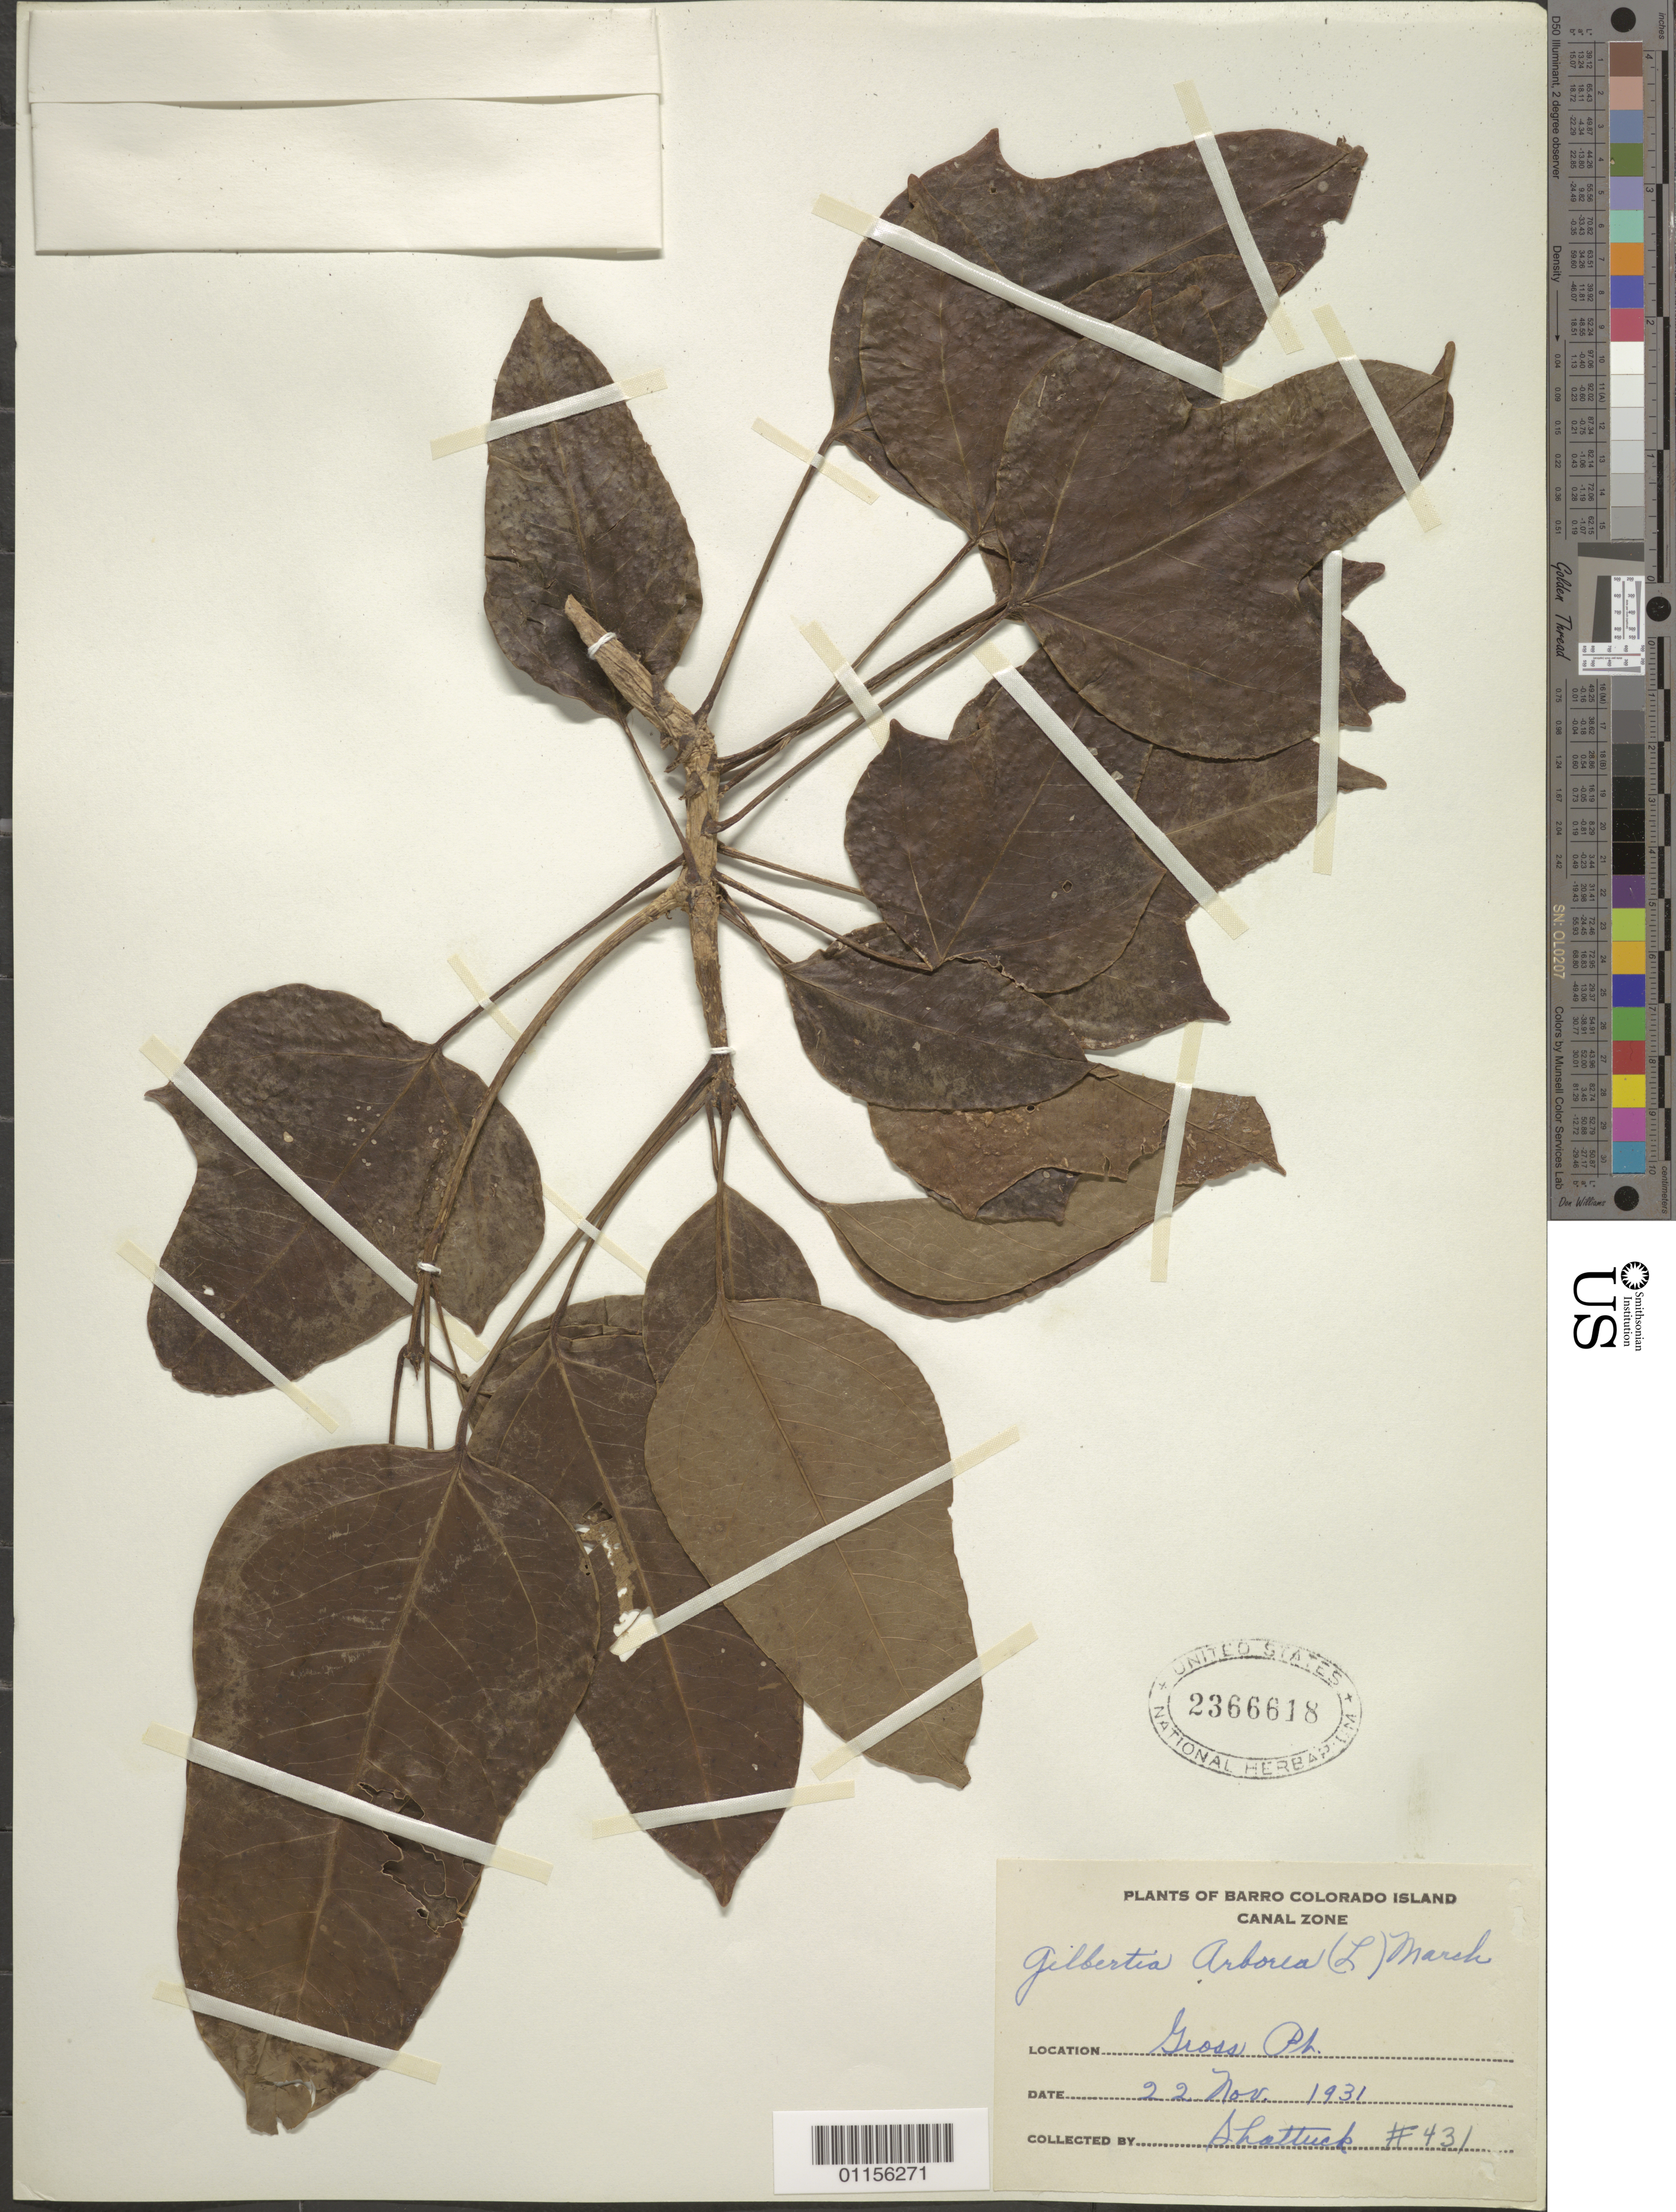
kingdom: Plantae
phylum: Tracheophyta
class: Magnoliopsida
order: Apiales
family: Araliaceae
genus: Dendropanax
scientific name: Dendropanax arboreus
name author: (L.) Decne. & Planch.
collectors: Shattuck, --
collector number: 431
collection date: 1931-11-22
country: Panama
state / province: Panamá Oeste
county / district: Canal Zone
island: Barro Colorado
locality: Barro Colorado Island.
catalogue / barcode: US 2366618